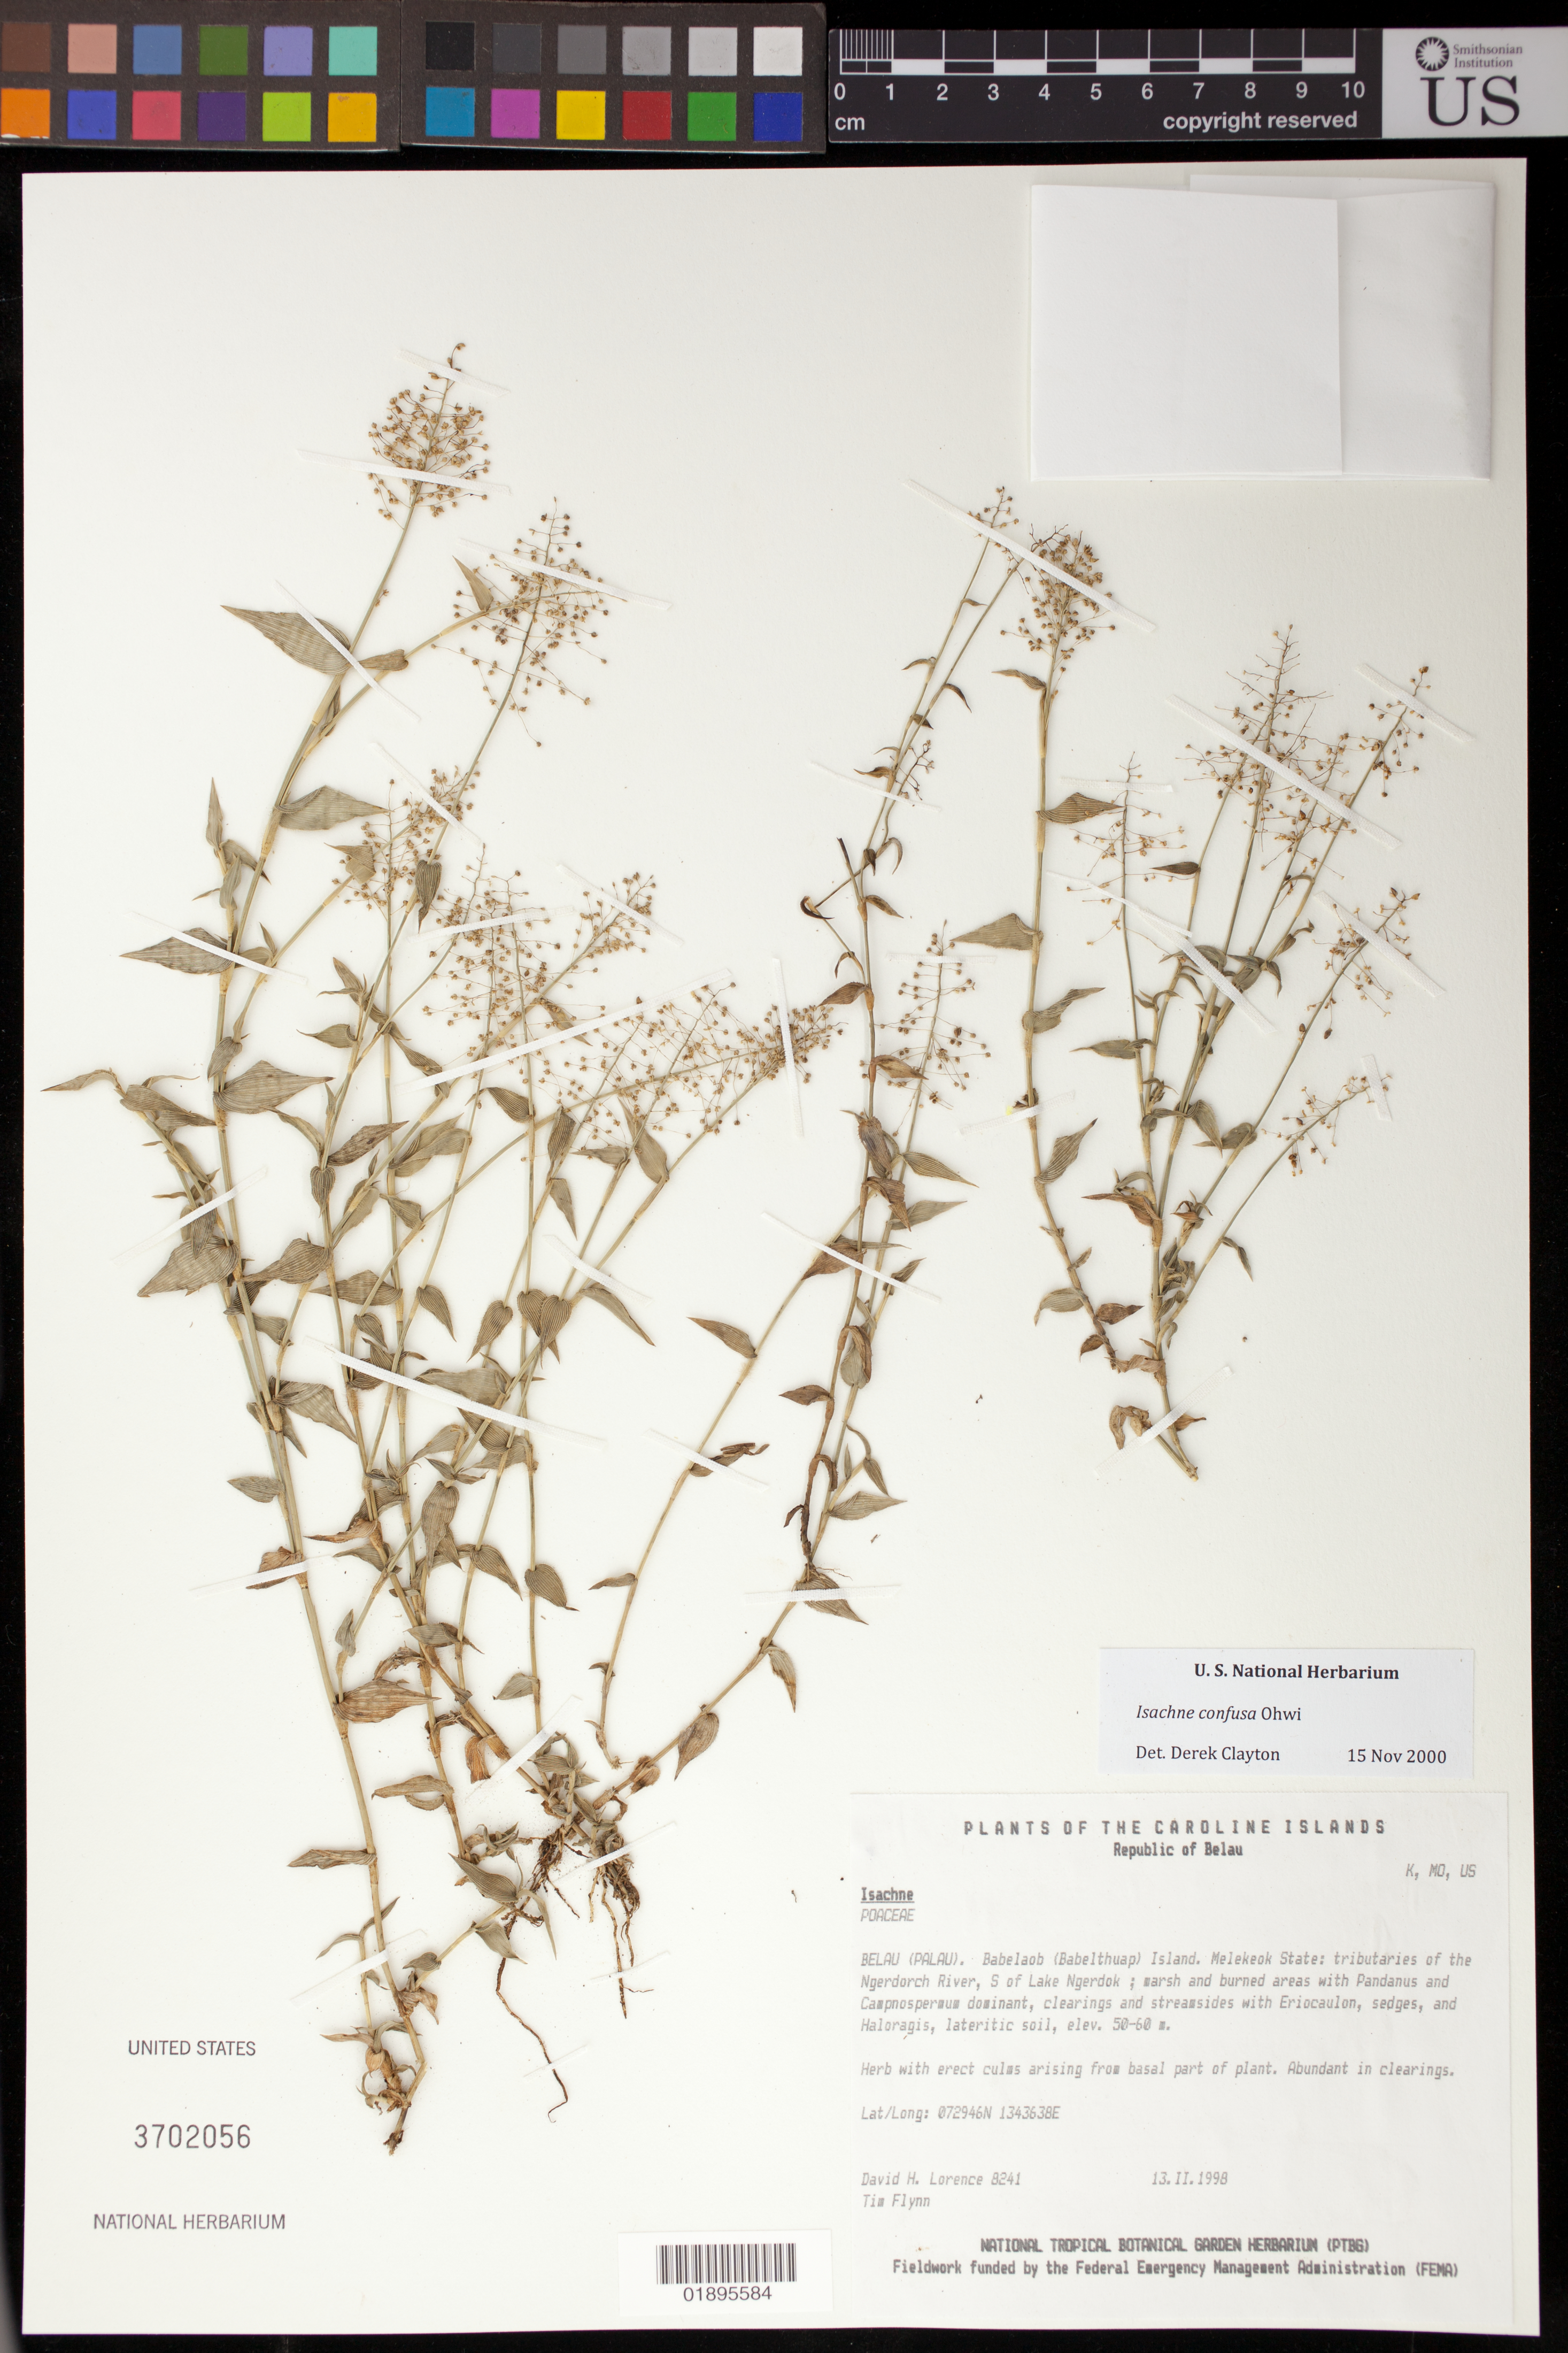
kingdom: Plantae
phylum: Tracheophyta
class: Liliopsida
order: Poales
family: Poaceae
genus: Isachne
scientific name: Isachne confusa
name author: Ohwi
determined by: Clayton, W. D.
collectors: D. Lorence & T. W. Flynn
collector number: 8241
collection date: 1998-02-13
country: Palau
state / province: Melekeok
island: Babeldaob [Babelthuap]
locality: tributaries of the Ngerdorch River, S of Lake Ngerdok.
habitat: marsh and burned areas, clearings and streamsides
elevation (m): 50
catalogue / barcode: US 3702056